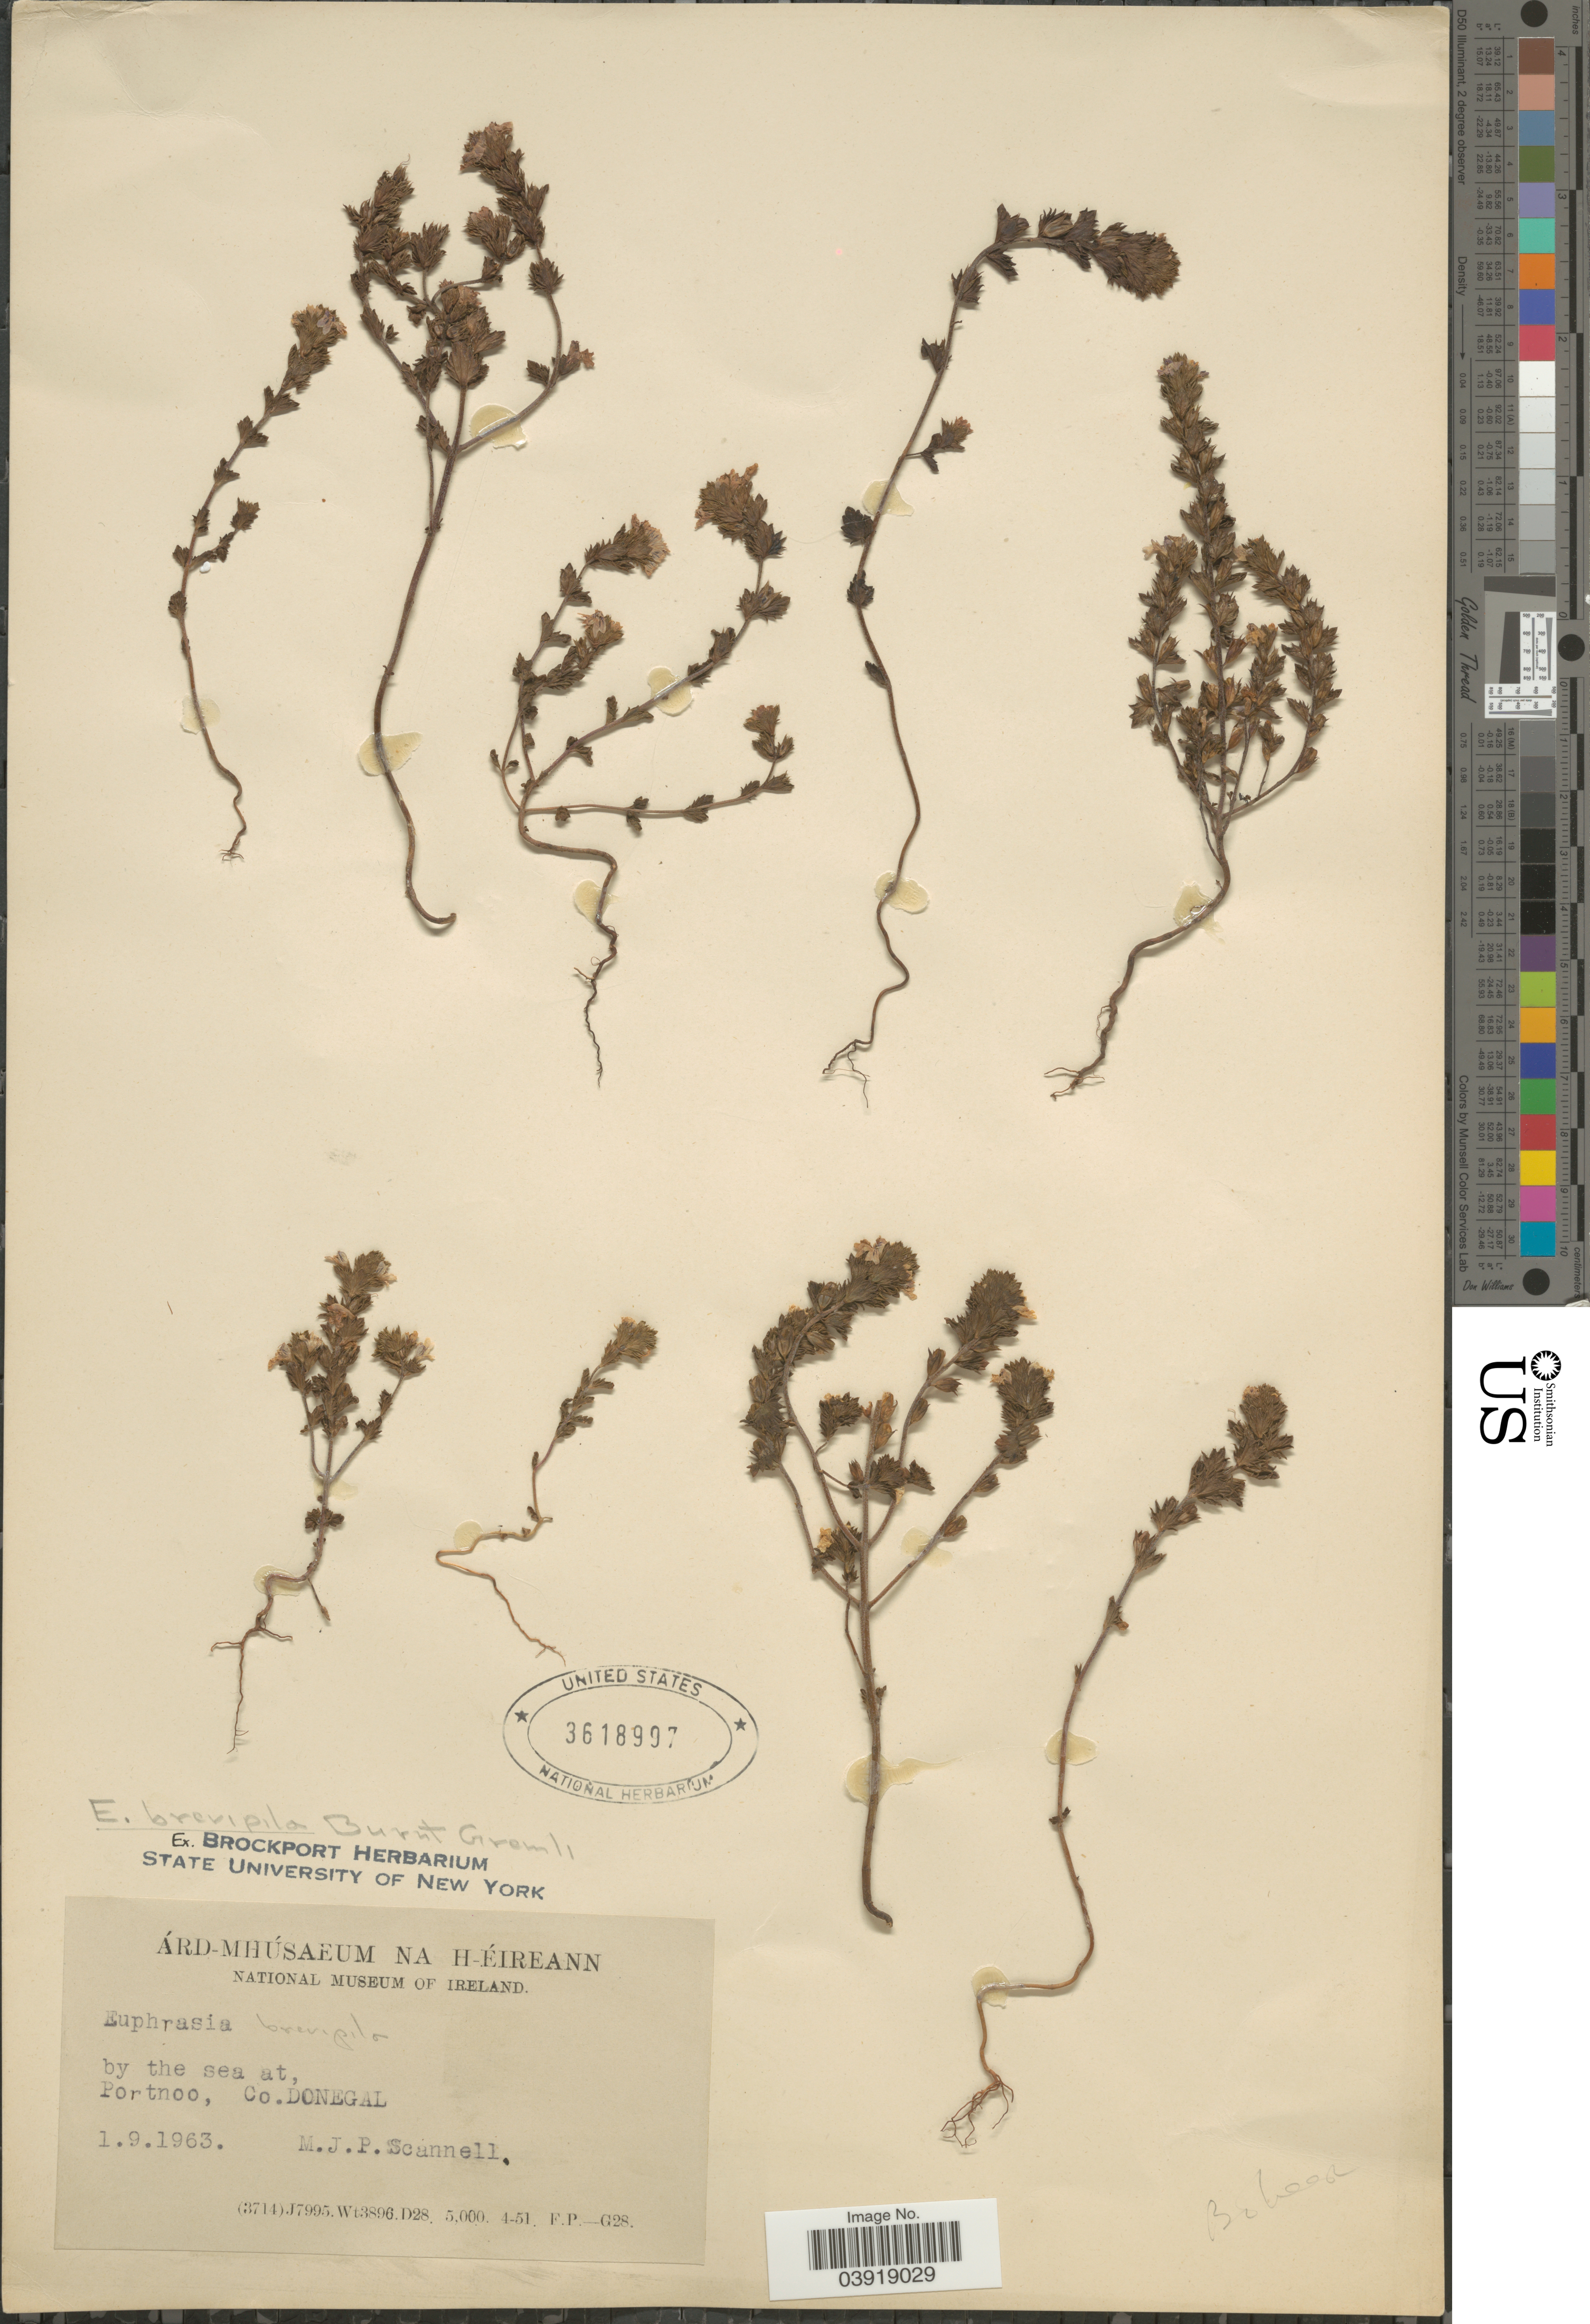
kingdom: Plantae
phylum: Tracheophyta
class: Magnoliopsida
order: Lamiales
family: Orobanchaceae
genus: Euphrasia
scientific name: Euphrasia brevipila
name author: Burn. & Gremli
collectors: M. Scannell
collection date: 1963-09-01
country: Ireland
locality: By the sea at, Portnoo, Co. Donegal.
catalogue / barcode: US 3618997